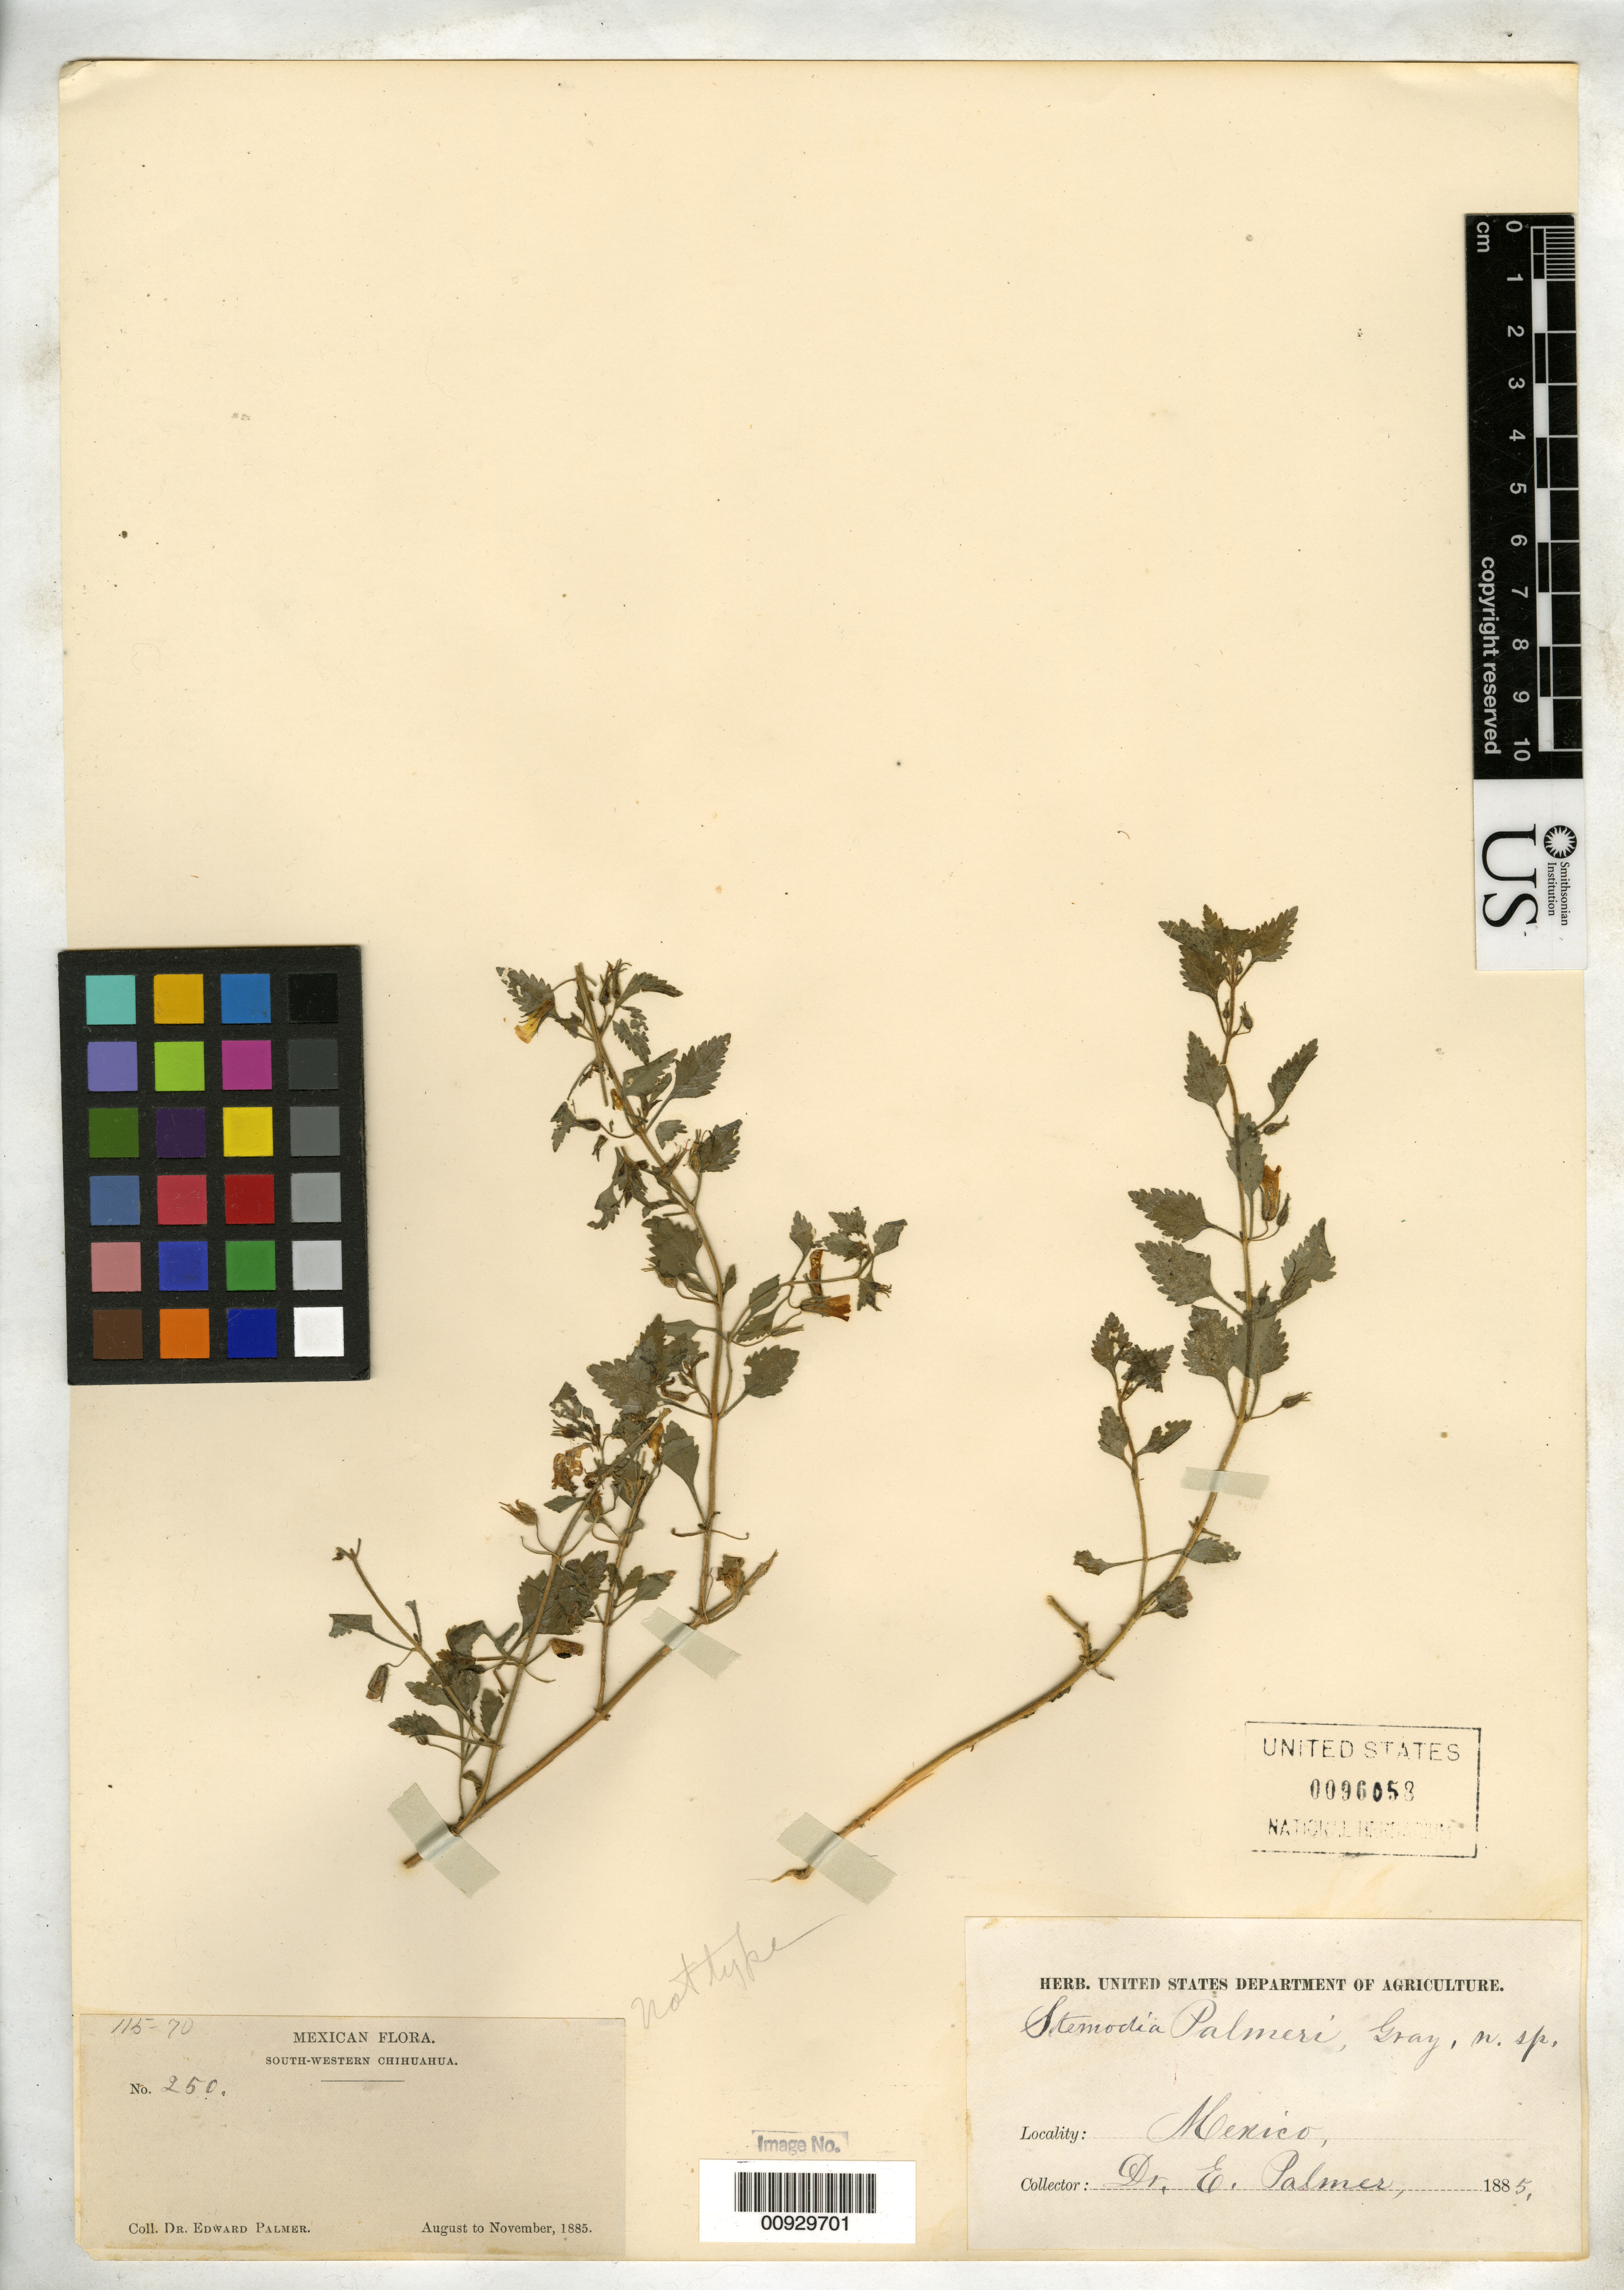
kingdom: Plantae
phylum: Tracheophyta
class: Magnoliopsida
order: Lamiales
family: Plantaginaceae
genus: Stemodia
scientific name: Stemodia palmeri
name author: A. Gray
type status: Syntype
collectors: E. Palmer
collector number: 250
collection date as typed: Aug 1885 to -- Nov 1885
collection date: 1885-08/1885-11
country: Mexico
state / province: Chihuahua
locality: South-Western Chihuahua.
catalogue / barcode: US 96058